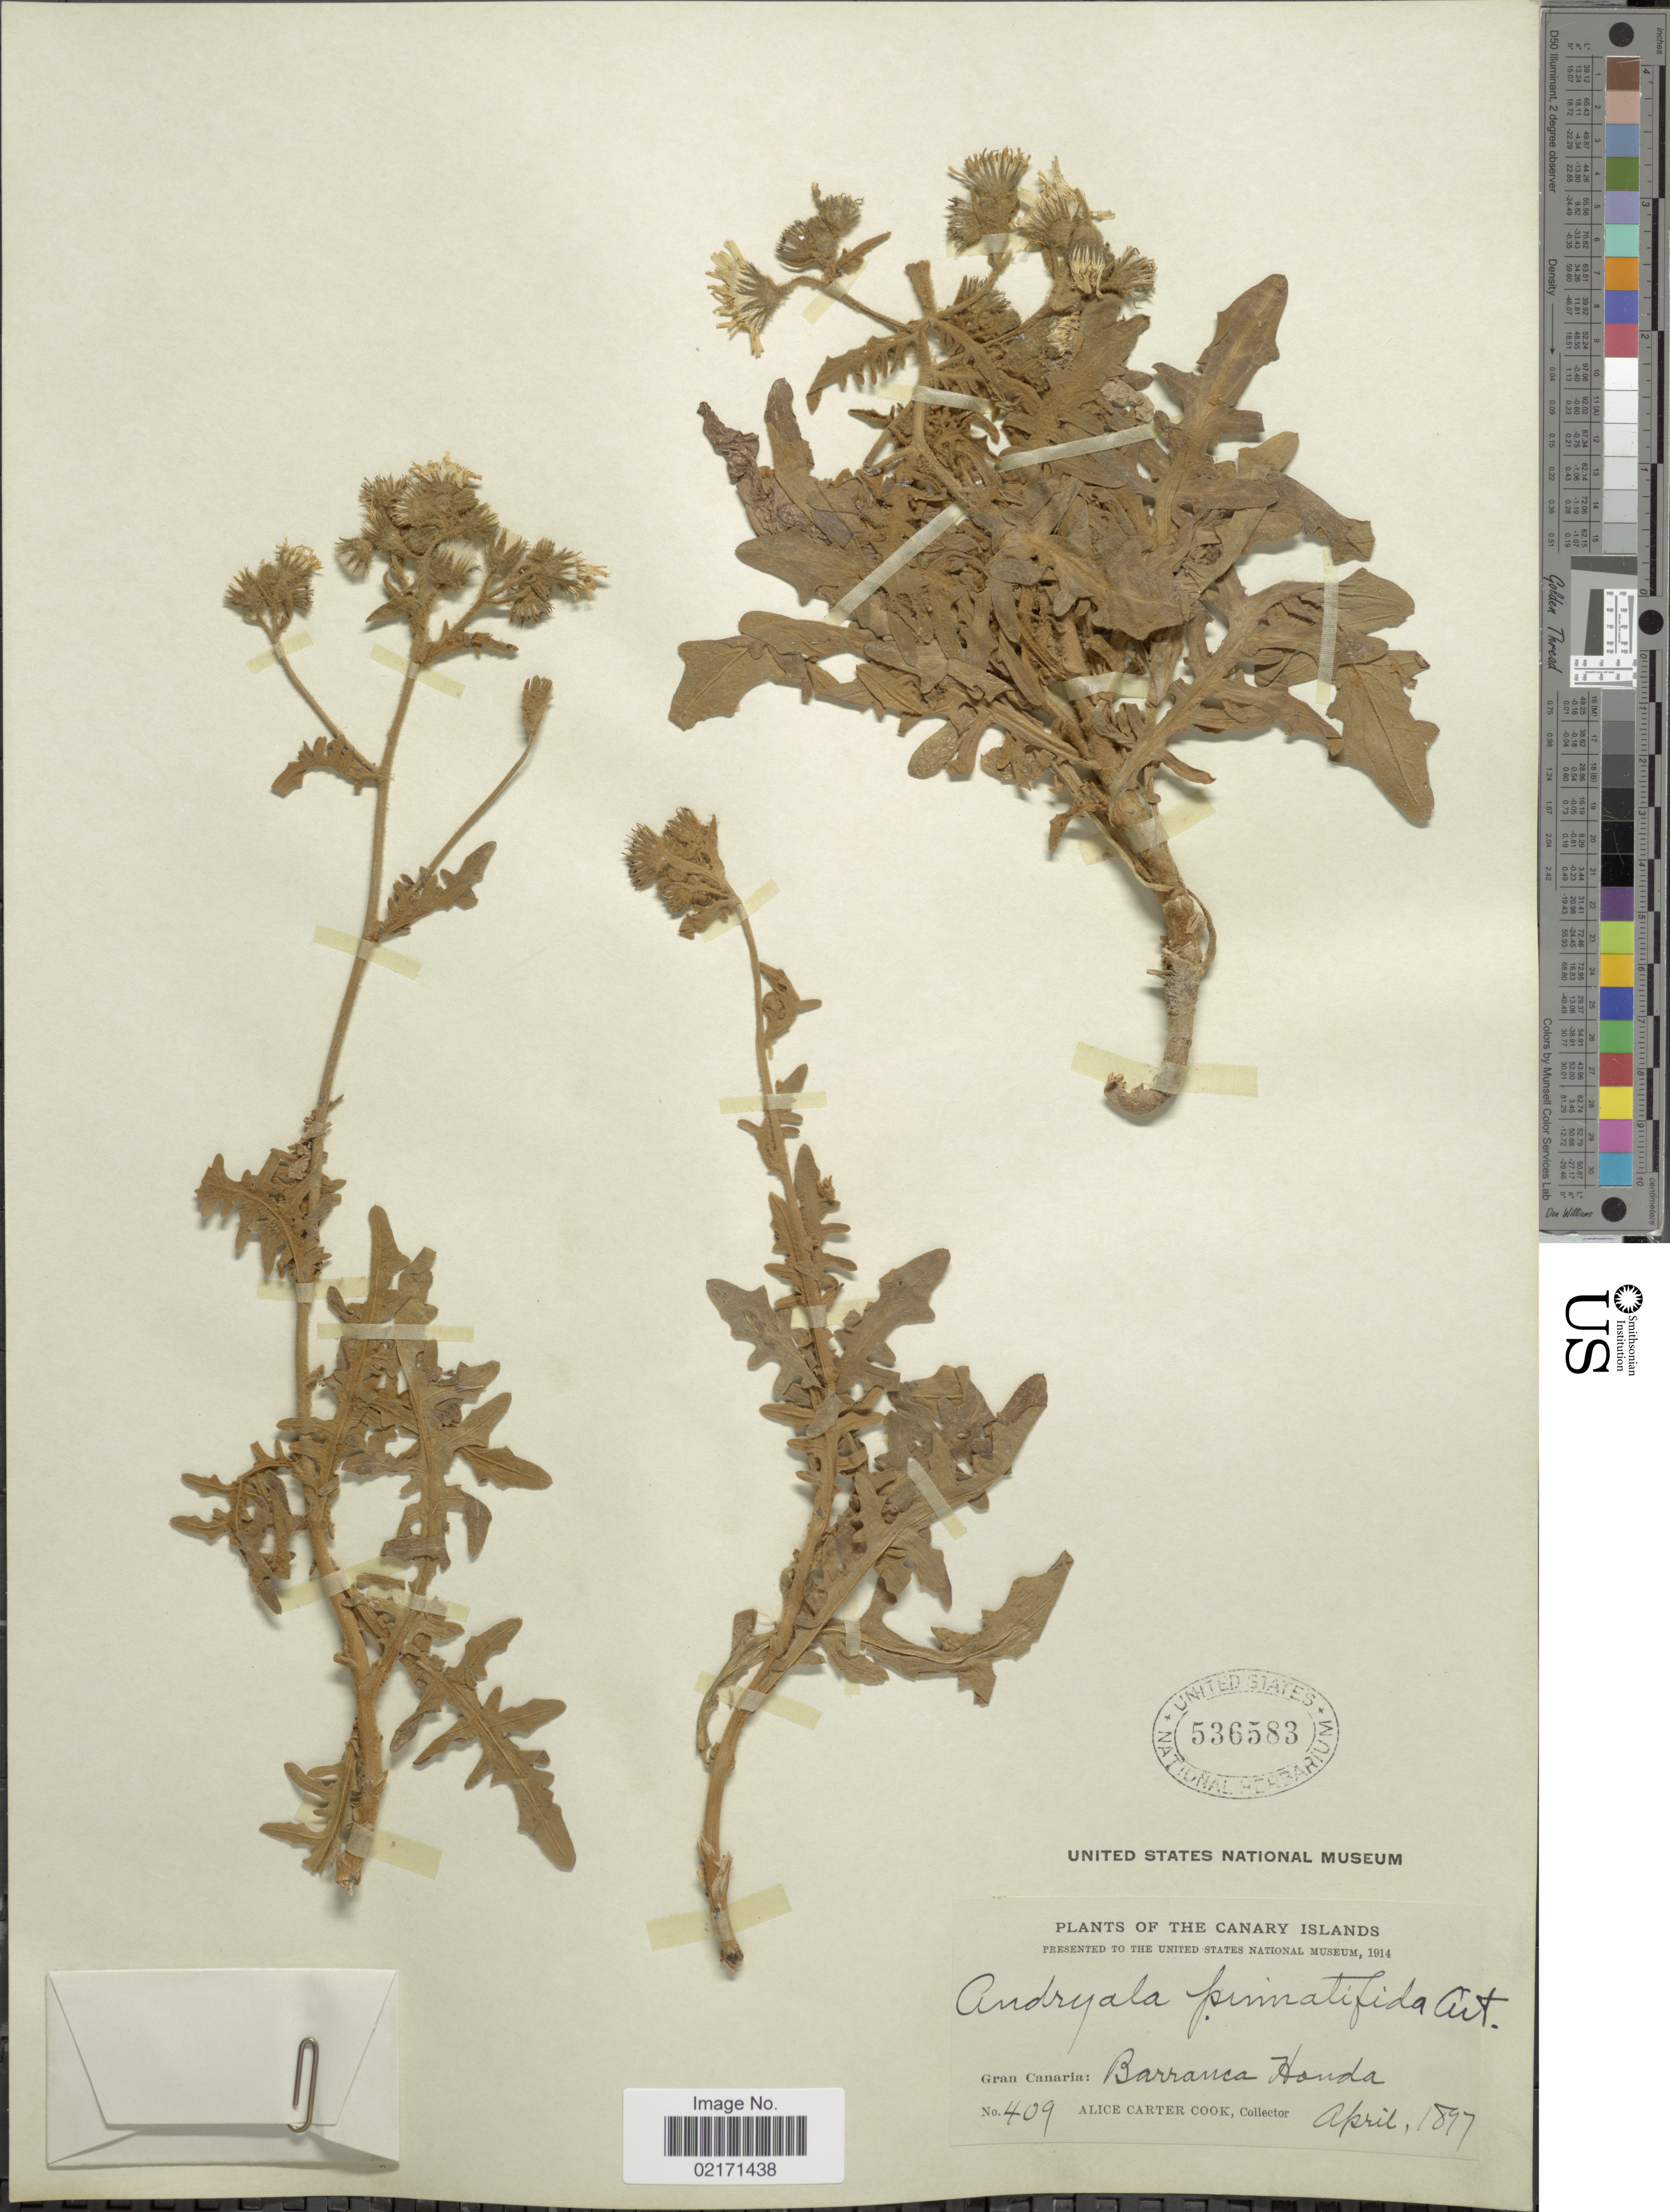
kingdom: Plantae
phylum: Tracheophyta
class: Magnoliopsida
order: Asterales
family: Asteraceae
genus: Andryala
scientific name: Andryala pinnatifida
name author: Aiton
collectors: Alice C. Cook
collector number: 409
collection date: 1897-04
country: Spain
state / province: Canarias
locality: Canary Island, Gran Canaria: Barranca Honda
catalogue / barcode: US 536583